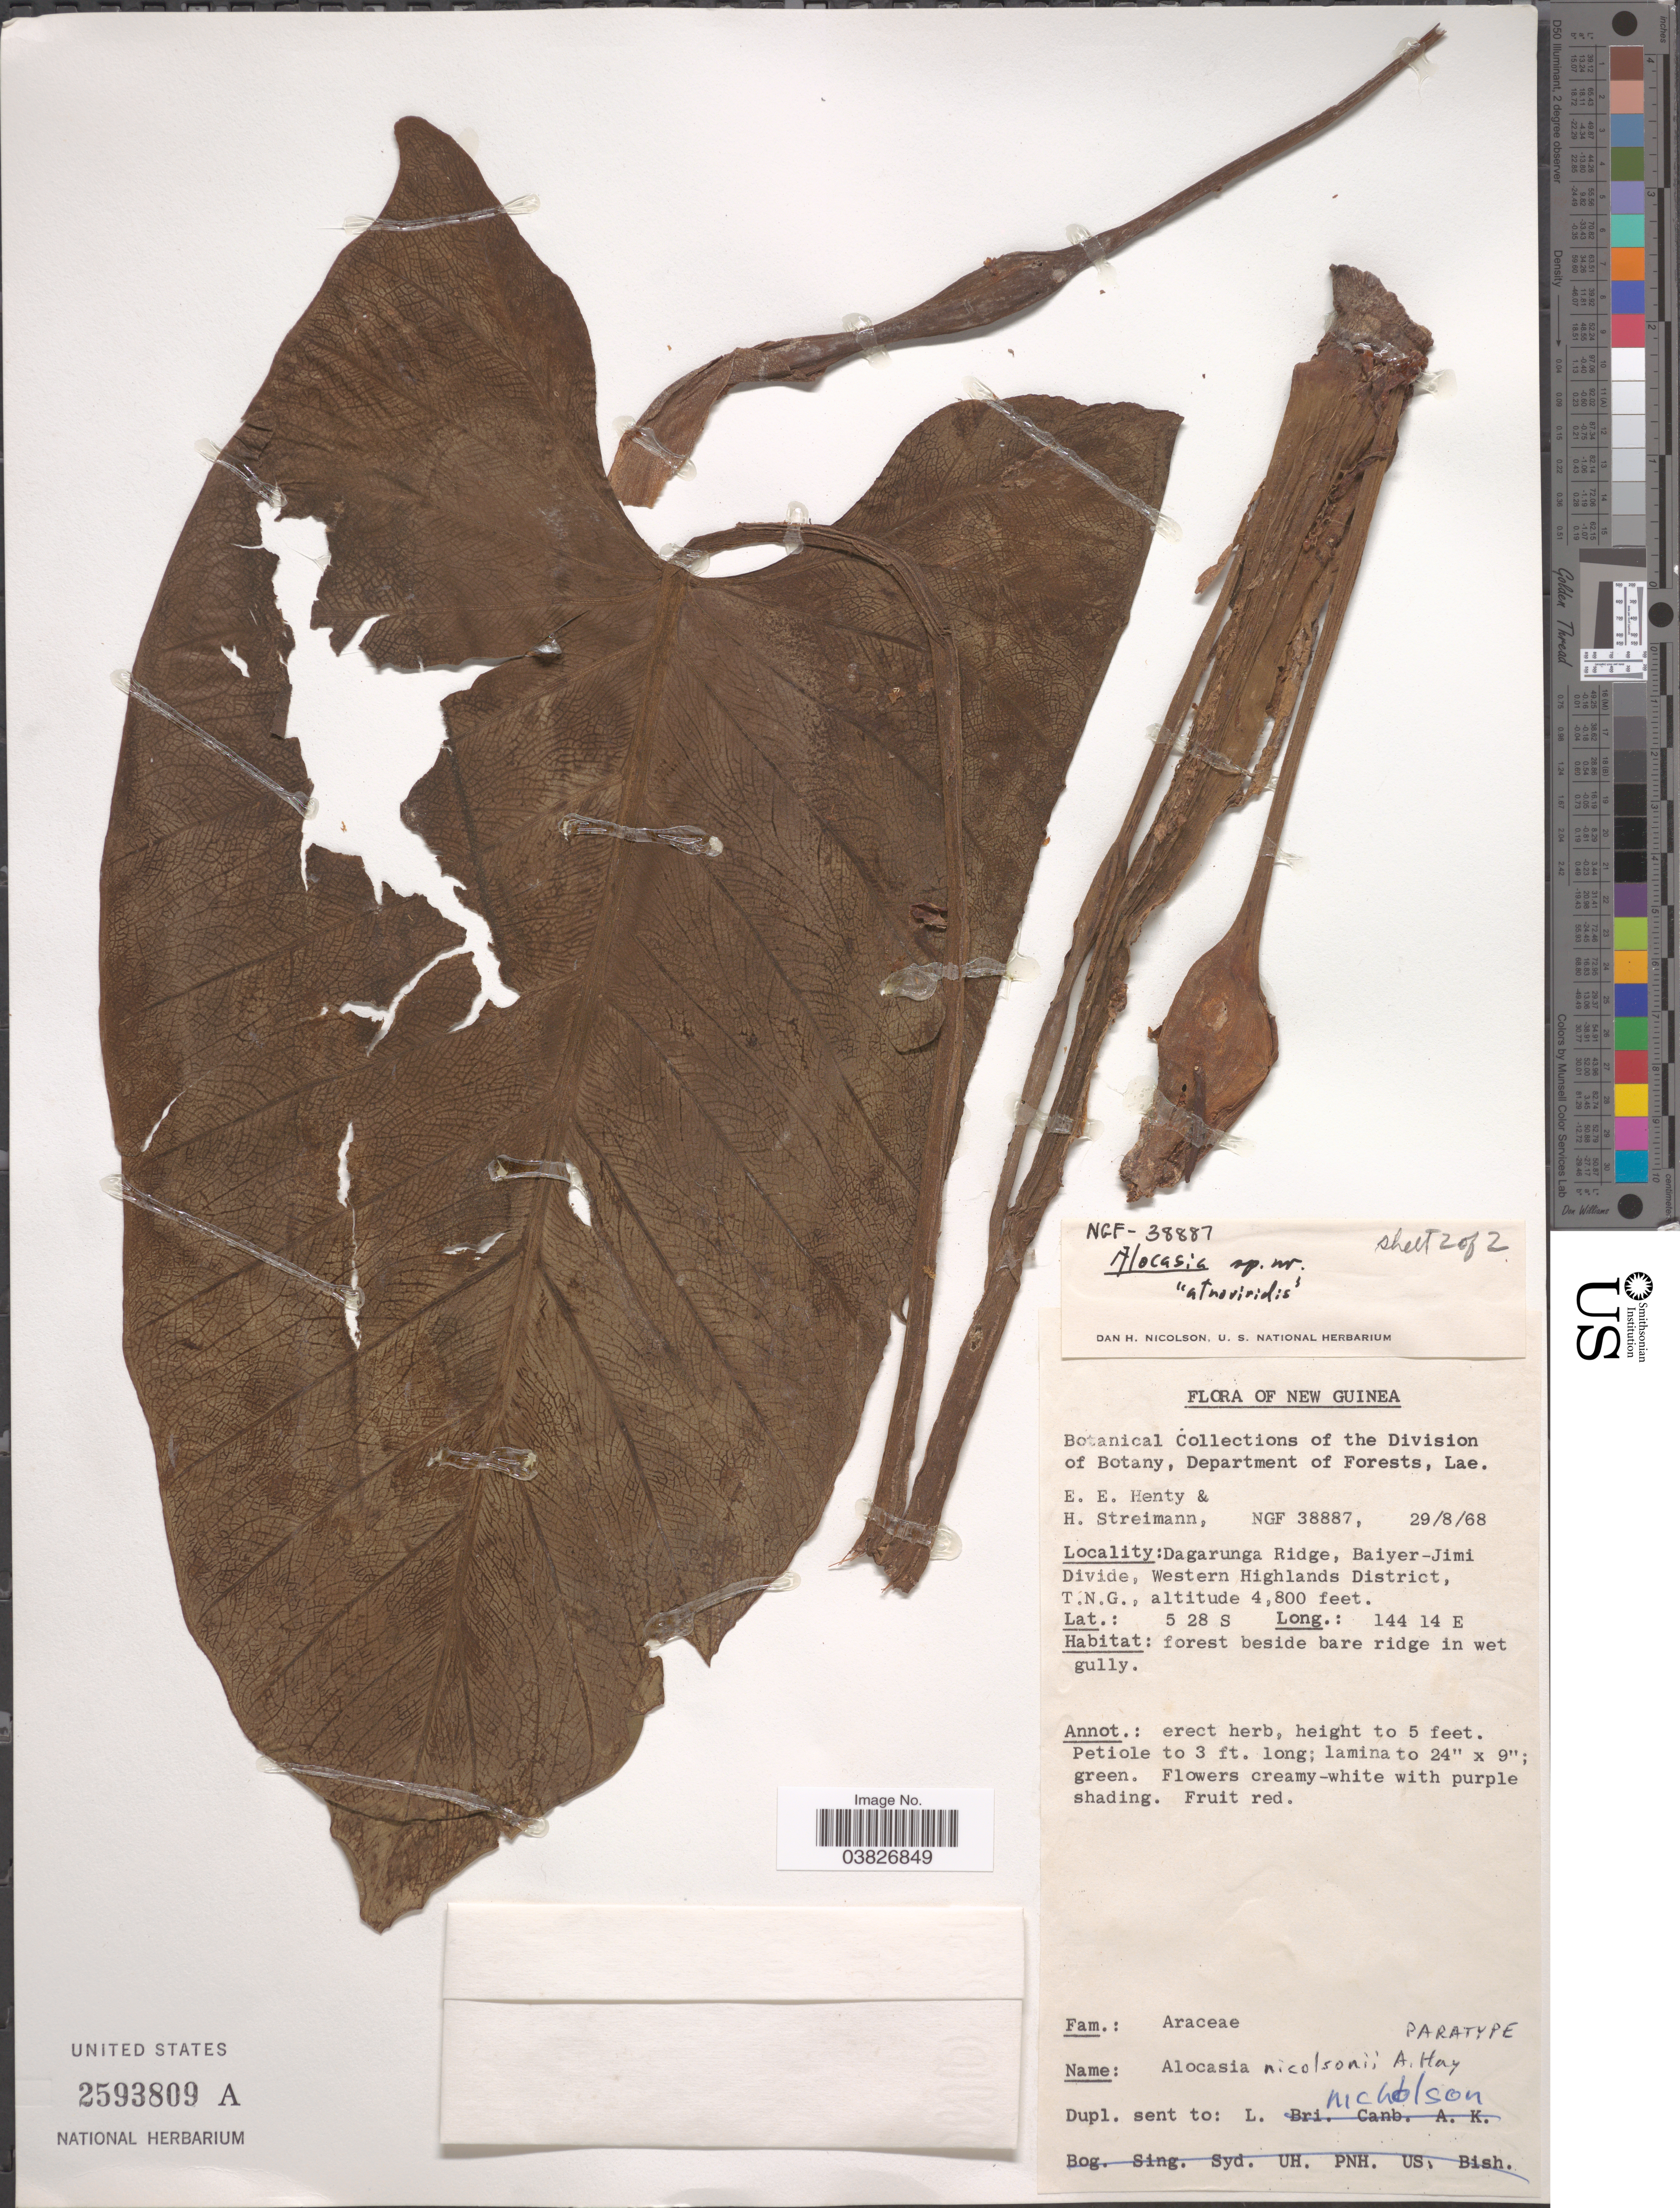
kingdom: Plantae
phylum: Tracheophyta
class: Liliopsida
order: Alismatales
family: Araceae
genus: Alocasia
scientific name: Alocasia nicolsonii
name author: A. Hay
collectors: E. Henty & H. Streimann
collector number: NGF 38887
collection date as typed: Transcribed d/m/y: 29/8/68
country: Papua New Guinea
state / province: Western Highlands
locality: New Guinea. Dagarunga Ridge, Baiyer-Jimi Divide, Western Highlands District, T.N.G.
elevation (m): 1463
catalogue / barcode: US 2593809A